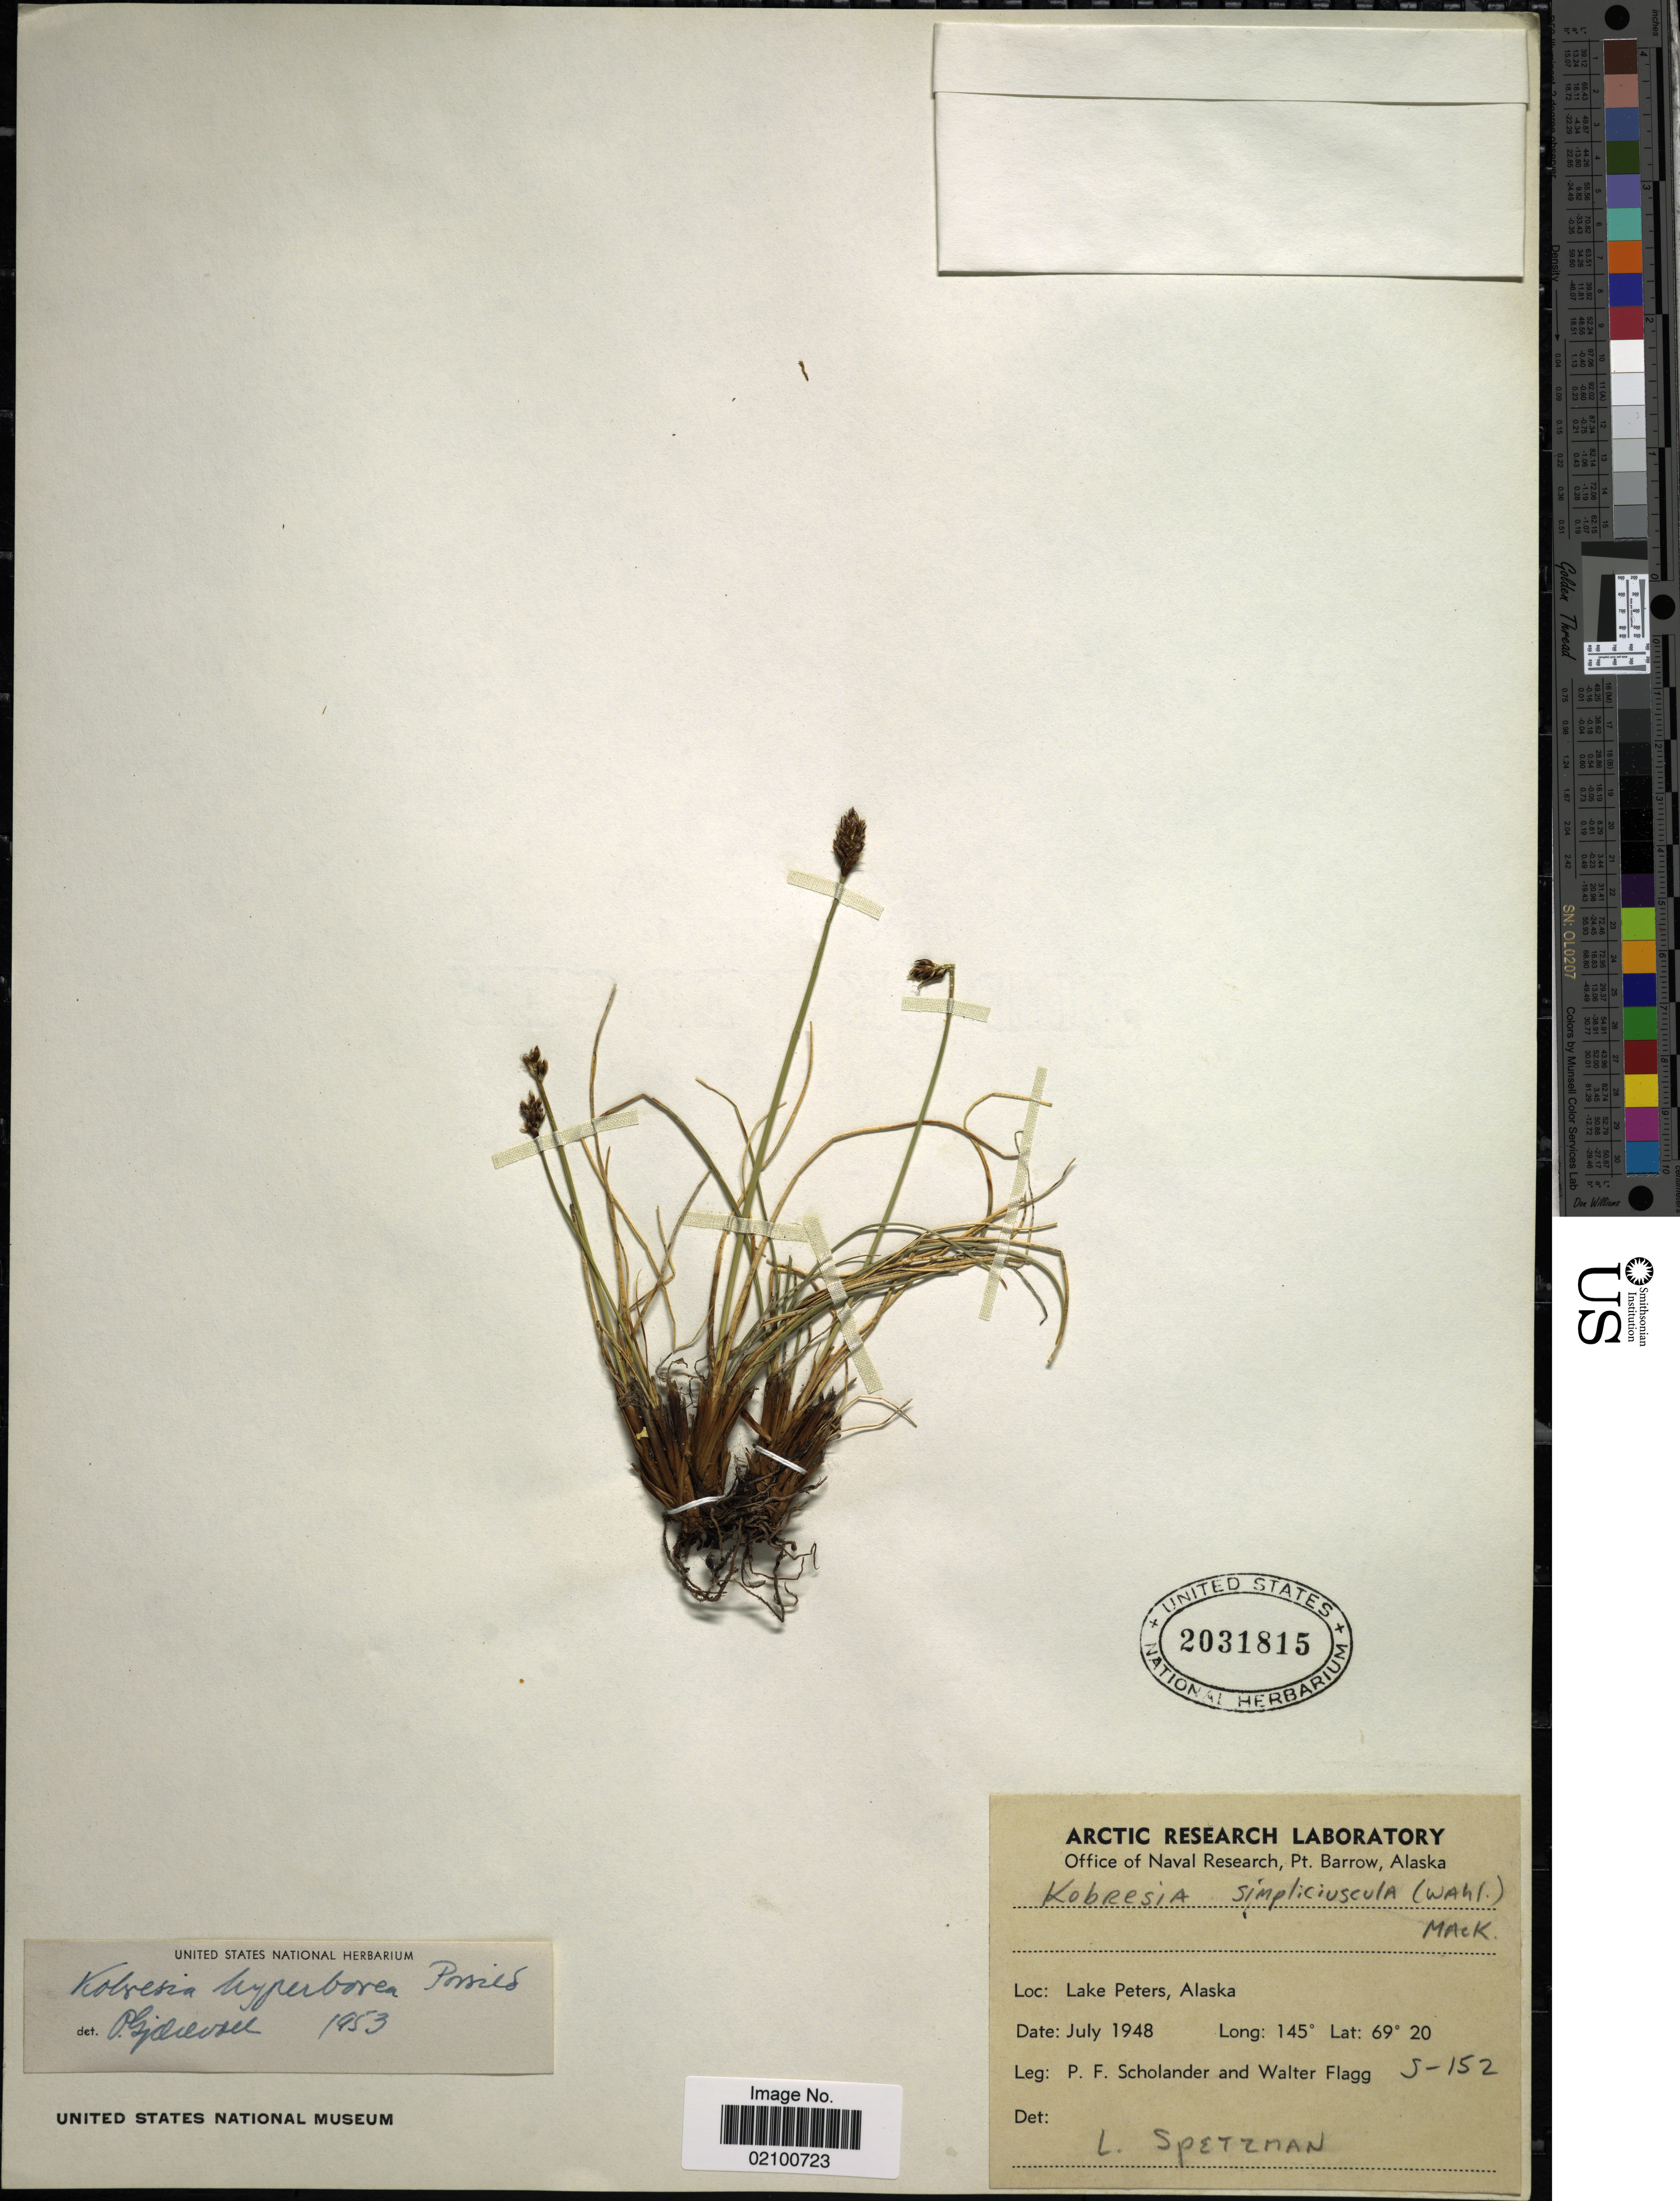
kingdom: Plantae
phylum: Tracheophyta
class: Liliopsida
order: Poales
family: Cyperaceae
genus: Carex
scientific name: Carex borealipolaris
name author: S.R. Zhang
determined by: Strong, M. T., (US), Smithsonian Institution - National Museum of Natural History (UNITED STATES)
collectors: P. Scholander & W. Flagg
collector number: S-152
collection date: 1948-07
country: United States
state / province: Alaska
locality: Lake Peters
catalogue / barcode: US 2031815